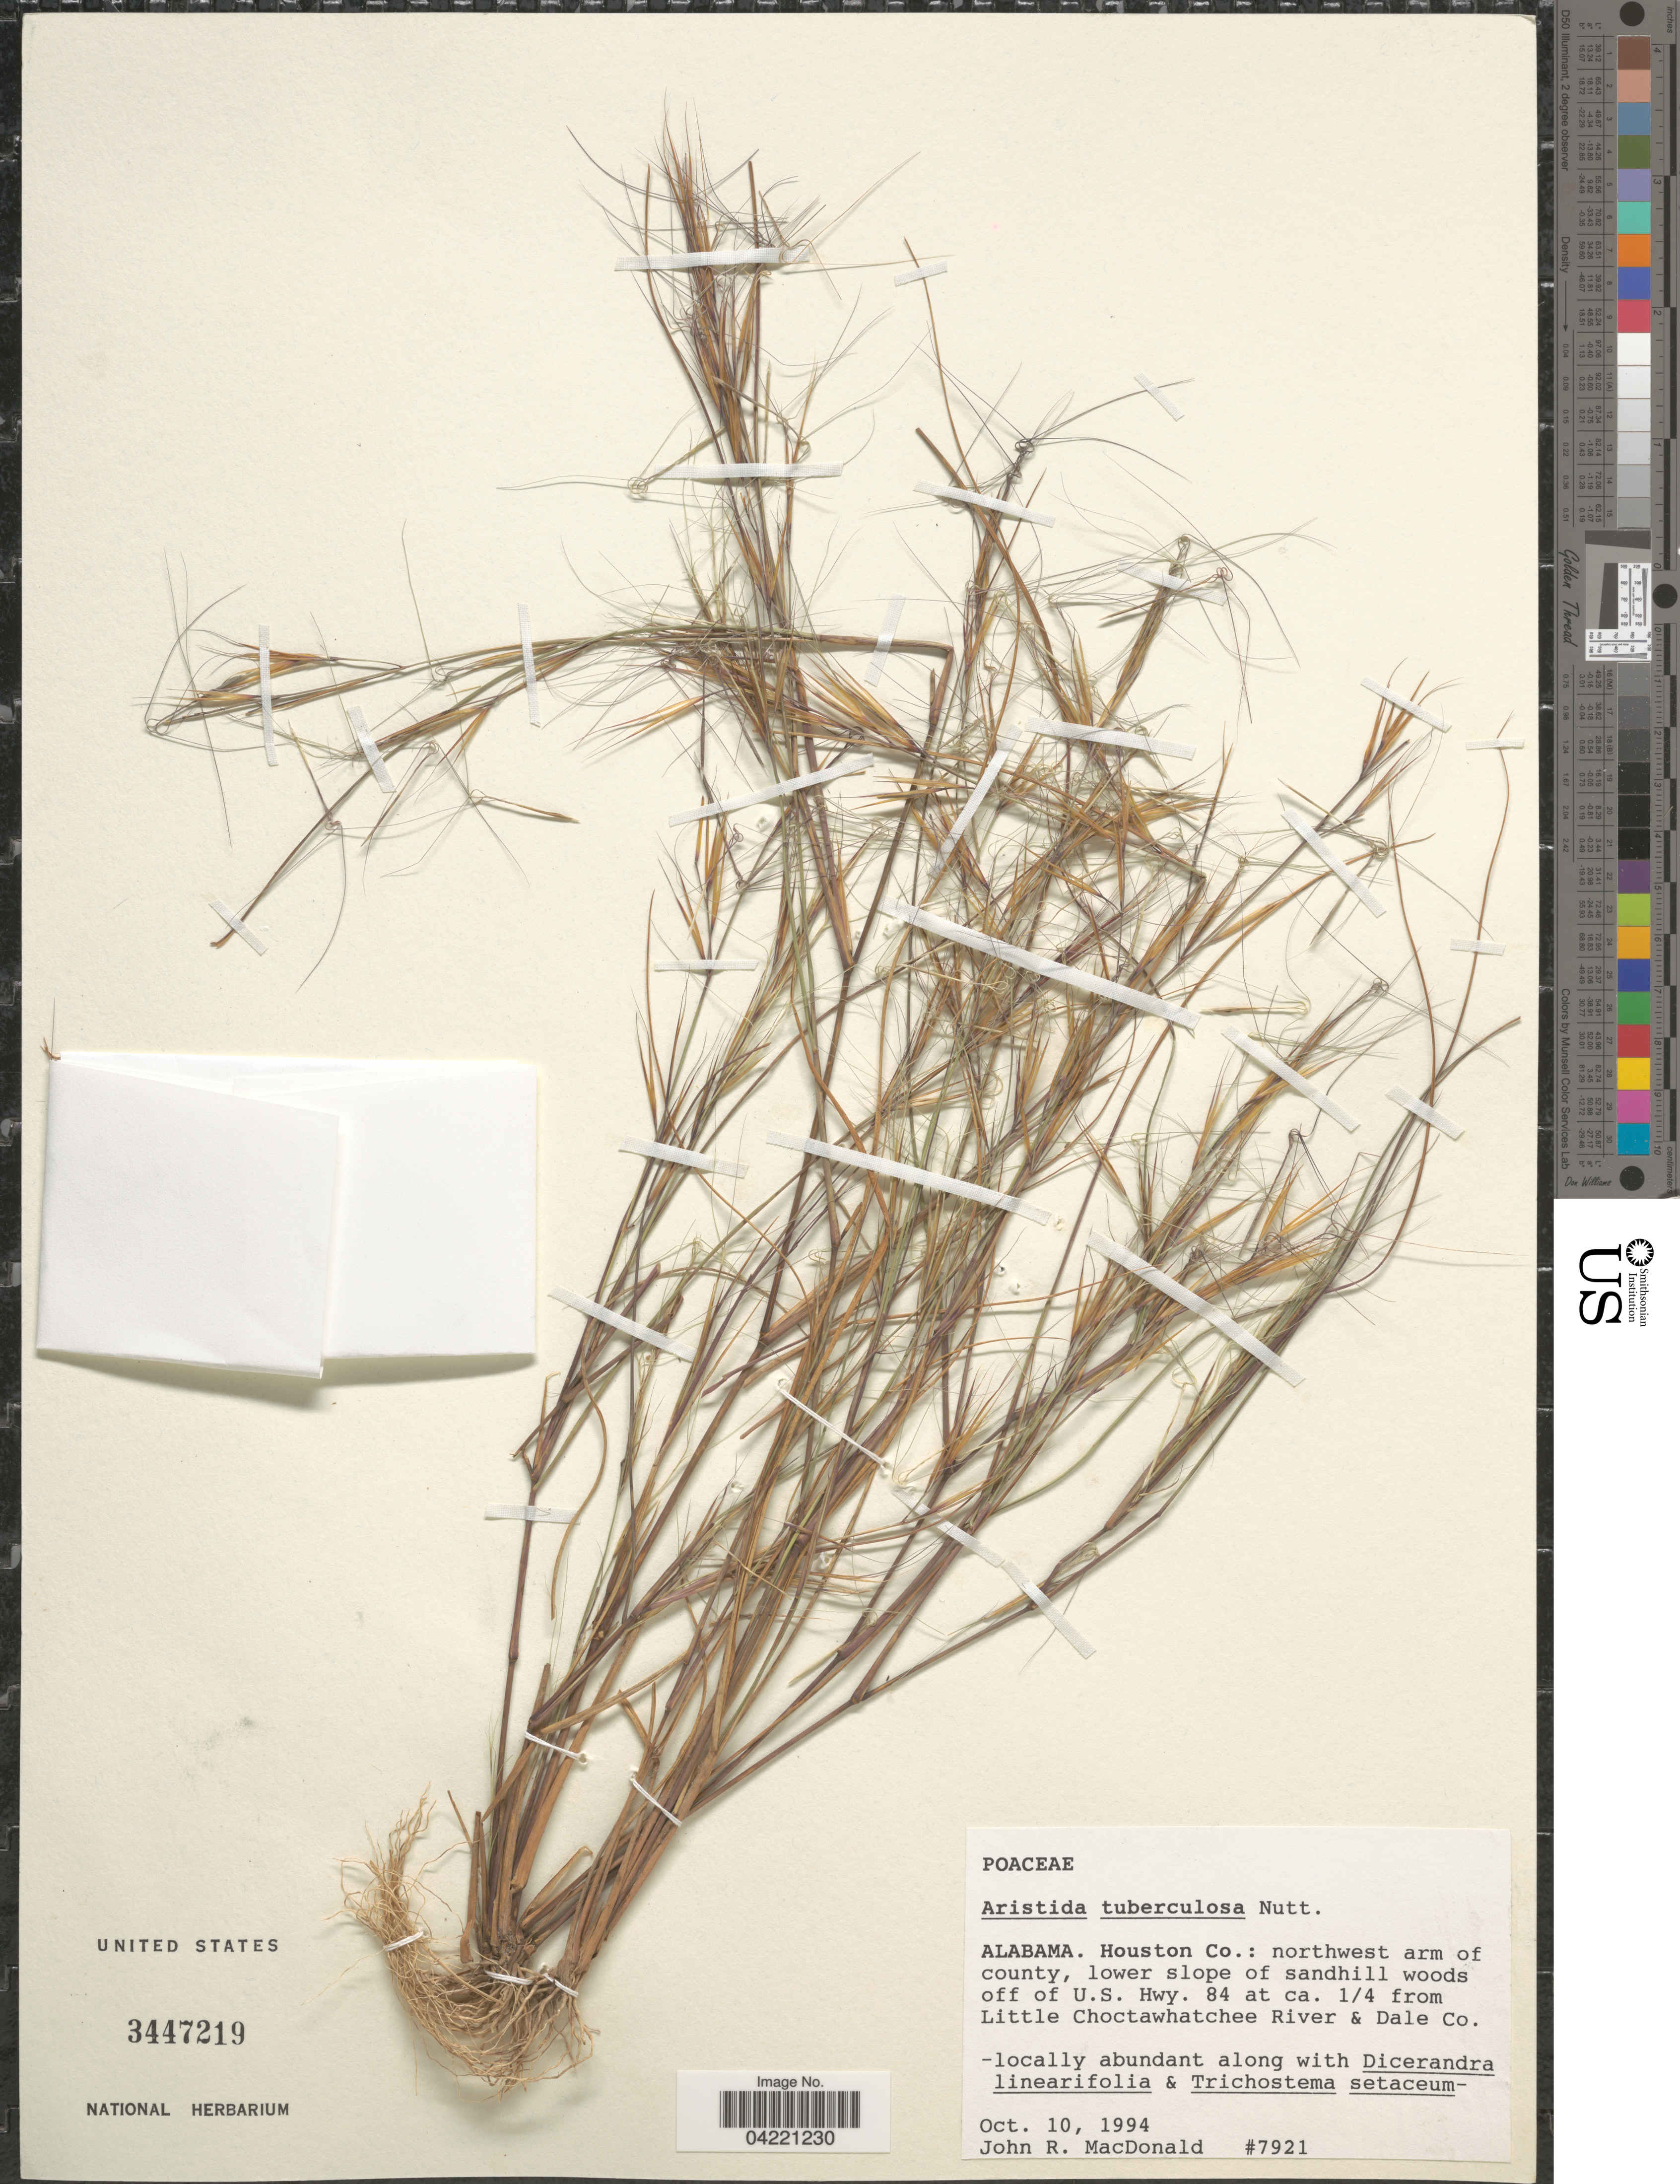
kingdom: Plantae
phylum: Tracheophyta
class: Liliopsida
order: Poales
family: Poaceae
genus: Aristida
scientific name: Aristida purpurascens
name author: Poir.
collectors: J. MacDonald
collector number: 7921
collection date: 1994-10-10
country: United States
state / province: Alabama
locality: Houston Co.: northwest arm of county, lower slope of sandhill woods off of U.S. Hwy. 84 at ca. ¼ from Little Choctawatchee River & Dale Co.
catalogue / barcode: US 3447219